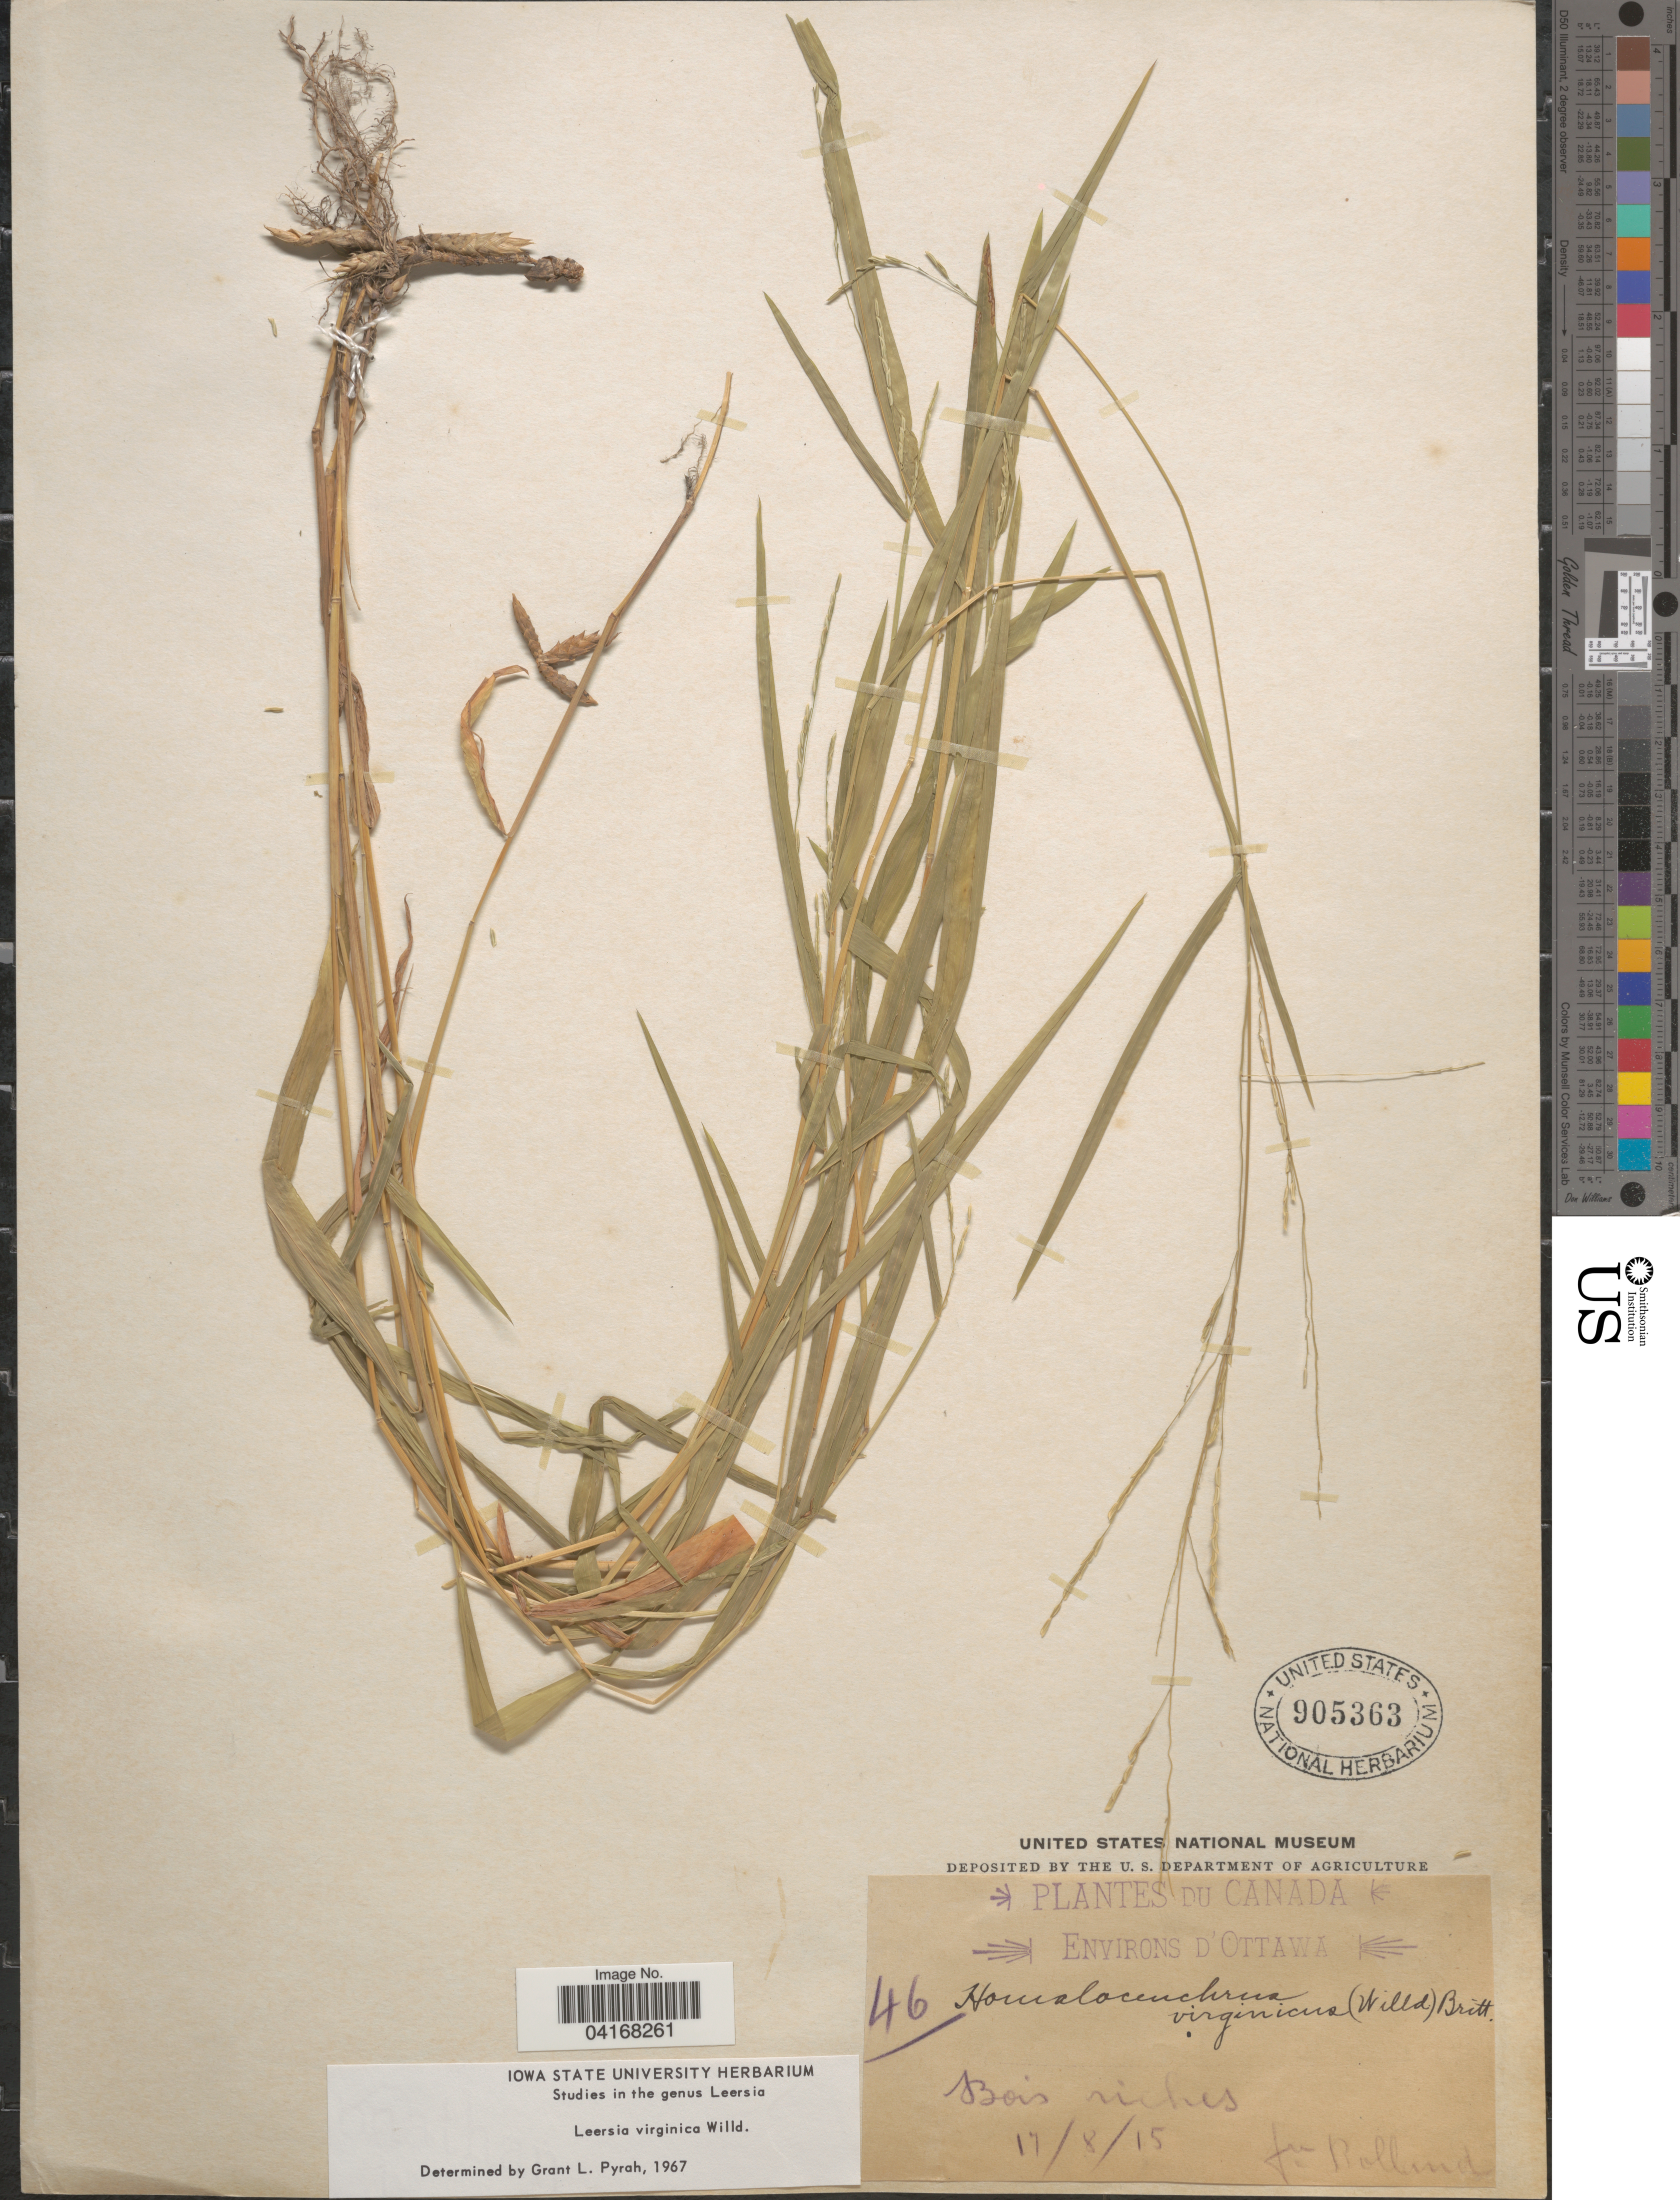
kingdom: Plantae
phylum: Tracheophyta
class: Liliopsida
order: Poales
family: Poaceae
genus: Leersia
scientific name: Leersia virginica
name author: Willd.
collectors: B. Rolland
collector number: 46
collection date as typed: Transcribed d/m/y: 17/8/15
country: Canada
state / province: Ontario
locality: Environs d'Ottawa. Bois riches.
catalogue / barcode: US 905363